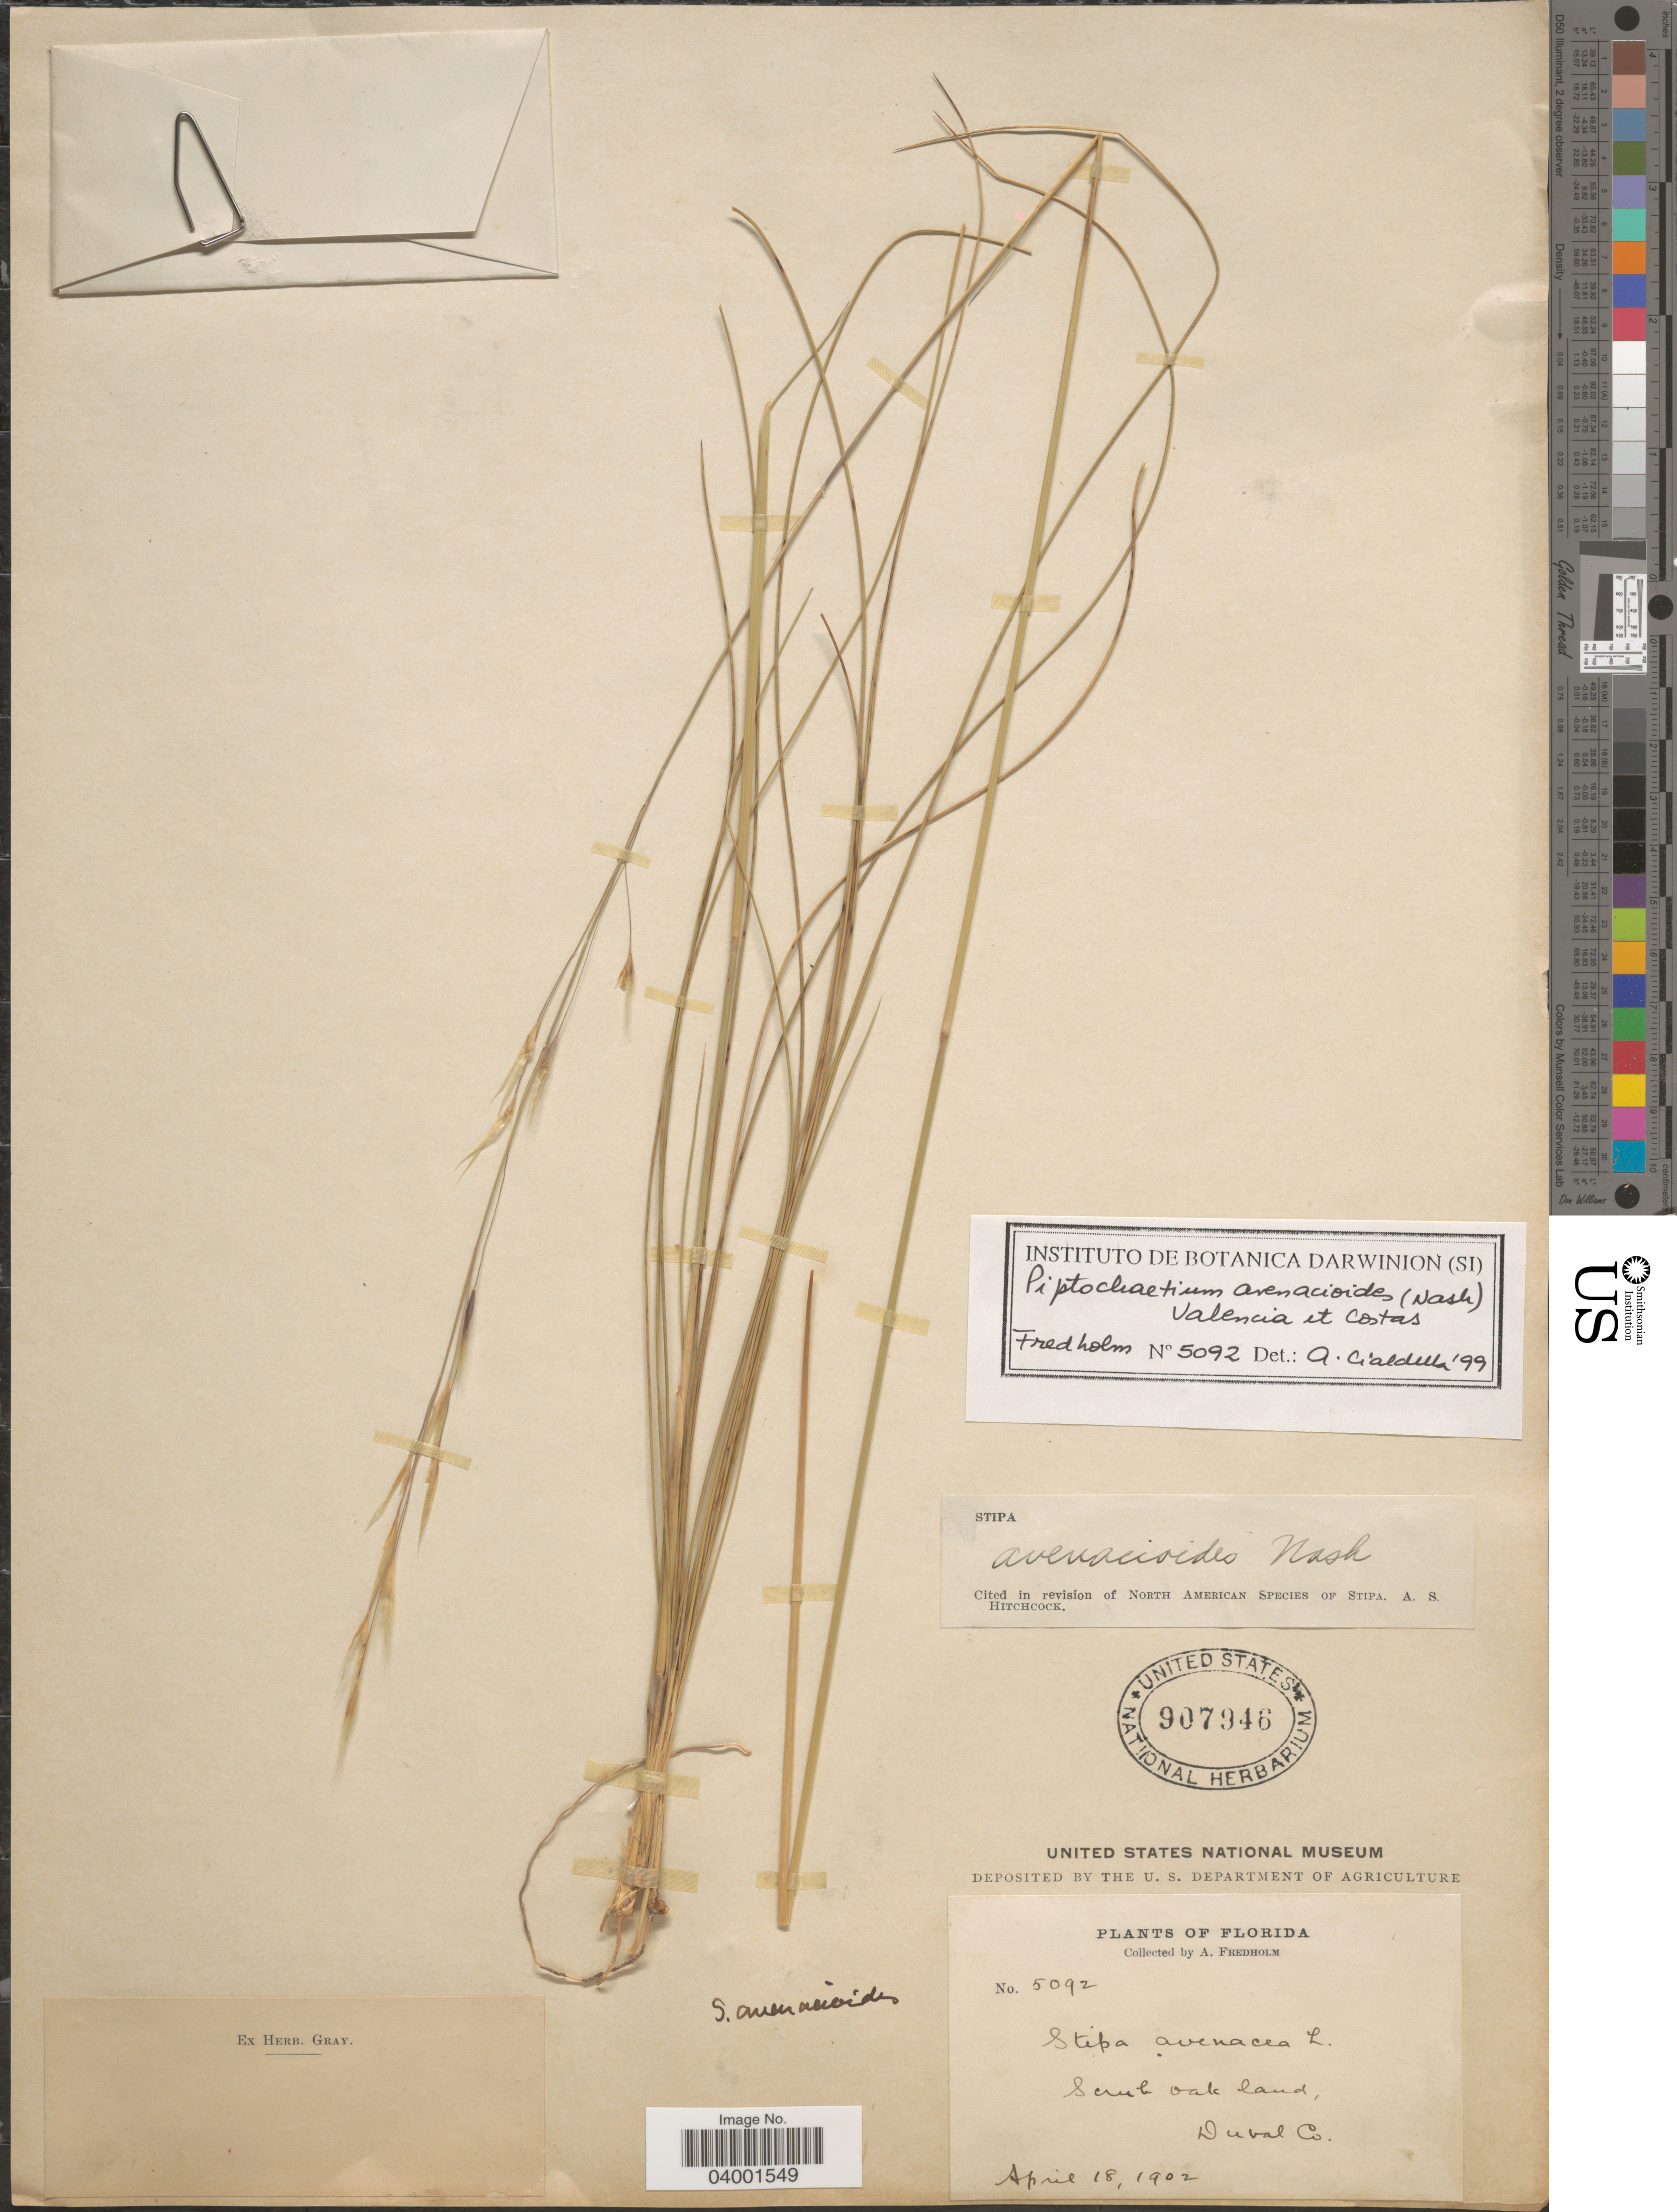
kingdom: Plantae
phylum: Tracheophyta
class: Liliopsida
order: Poales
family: Poaceae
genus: Stipa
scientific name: Stipa avenacioides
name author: Nash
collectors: A. Fredholm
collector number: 5092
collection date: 1902-04-18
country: United States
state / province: Florida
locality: Scrub oak land, Duval Co.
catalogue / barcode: US 907946